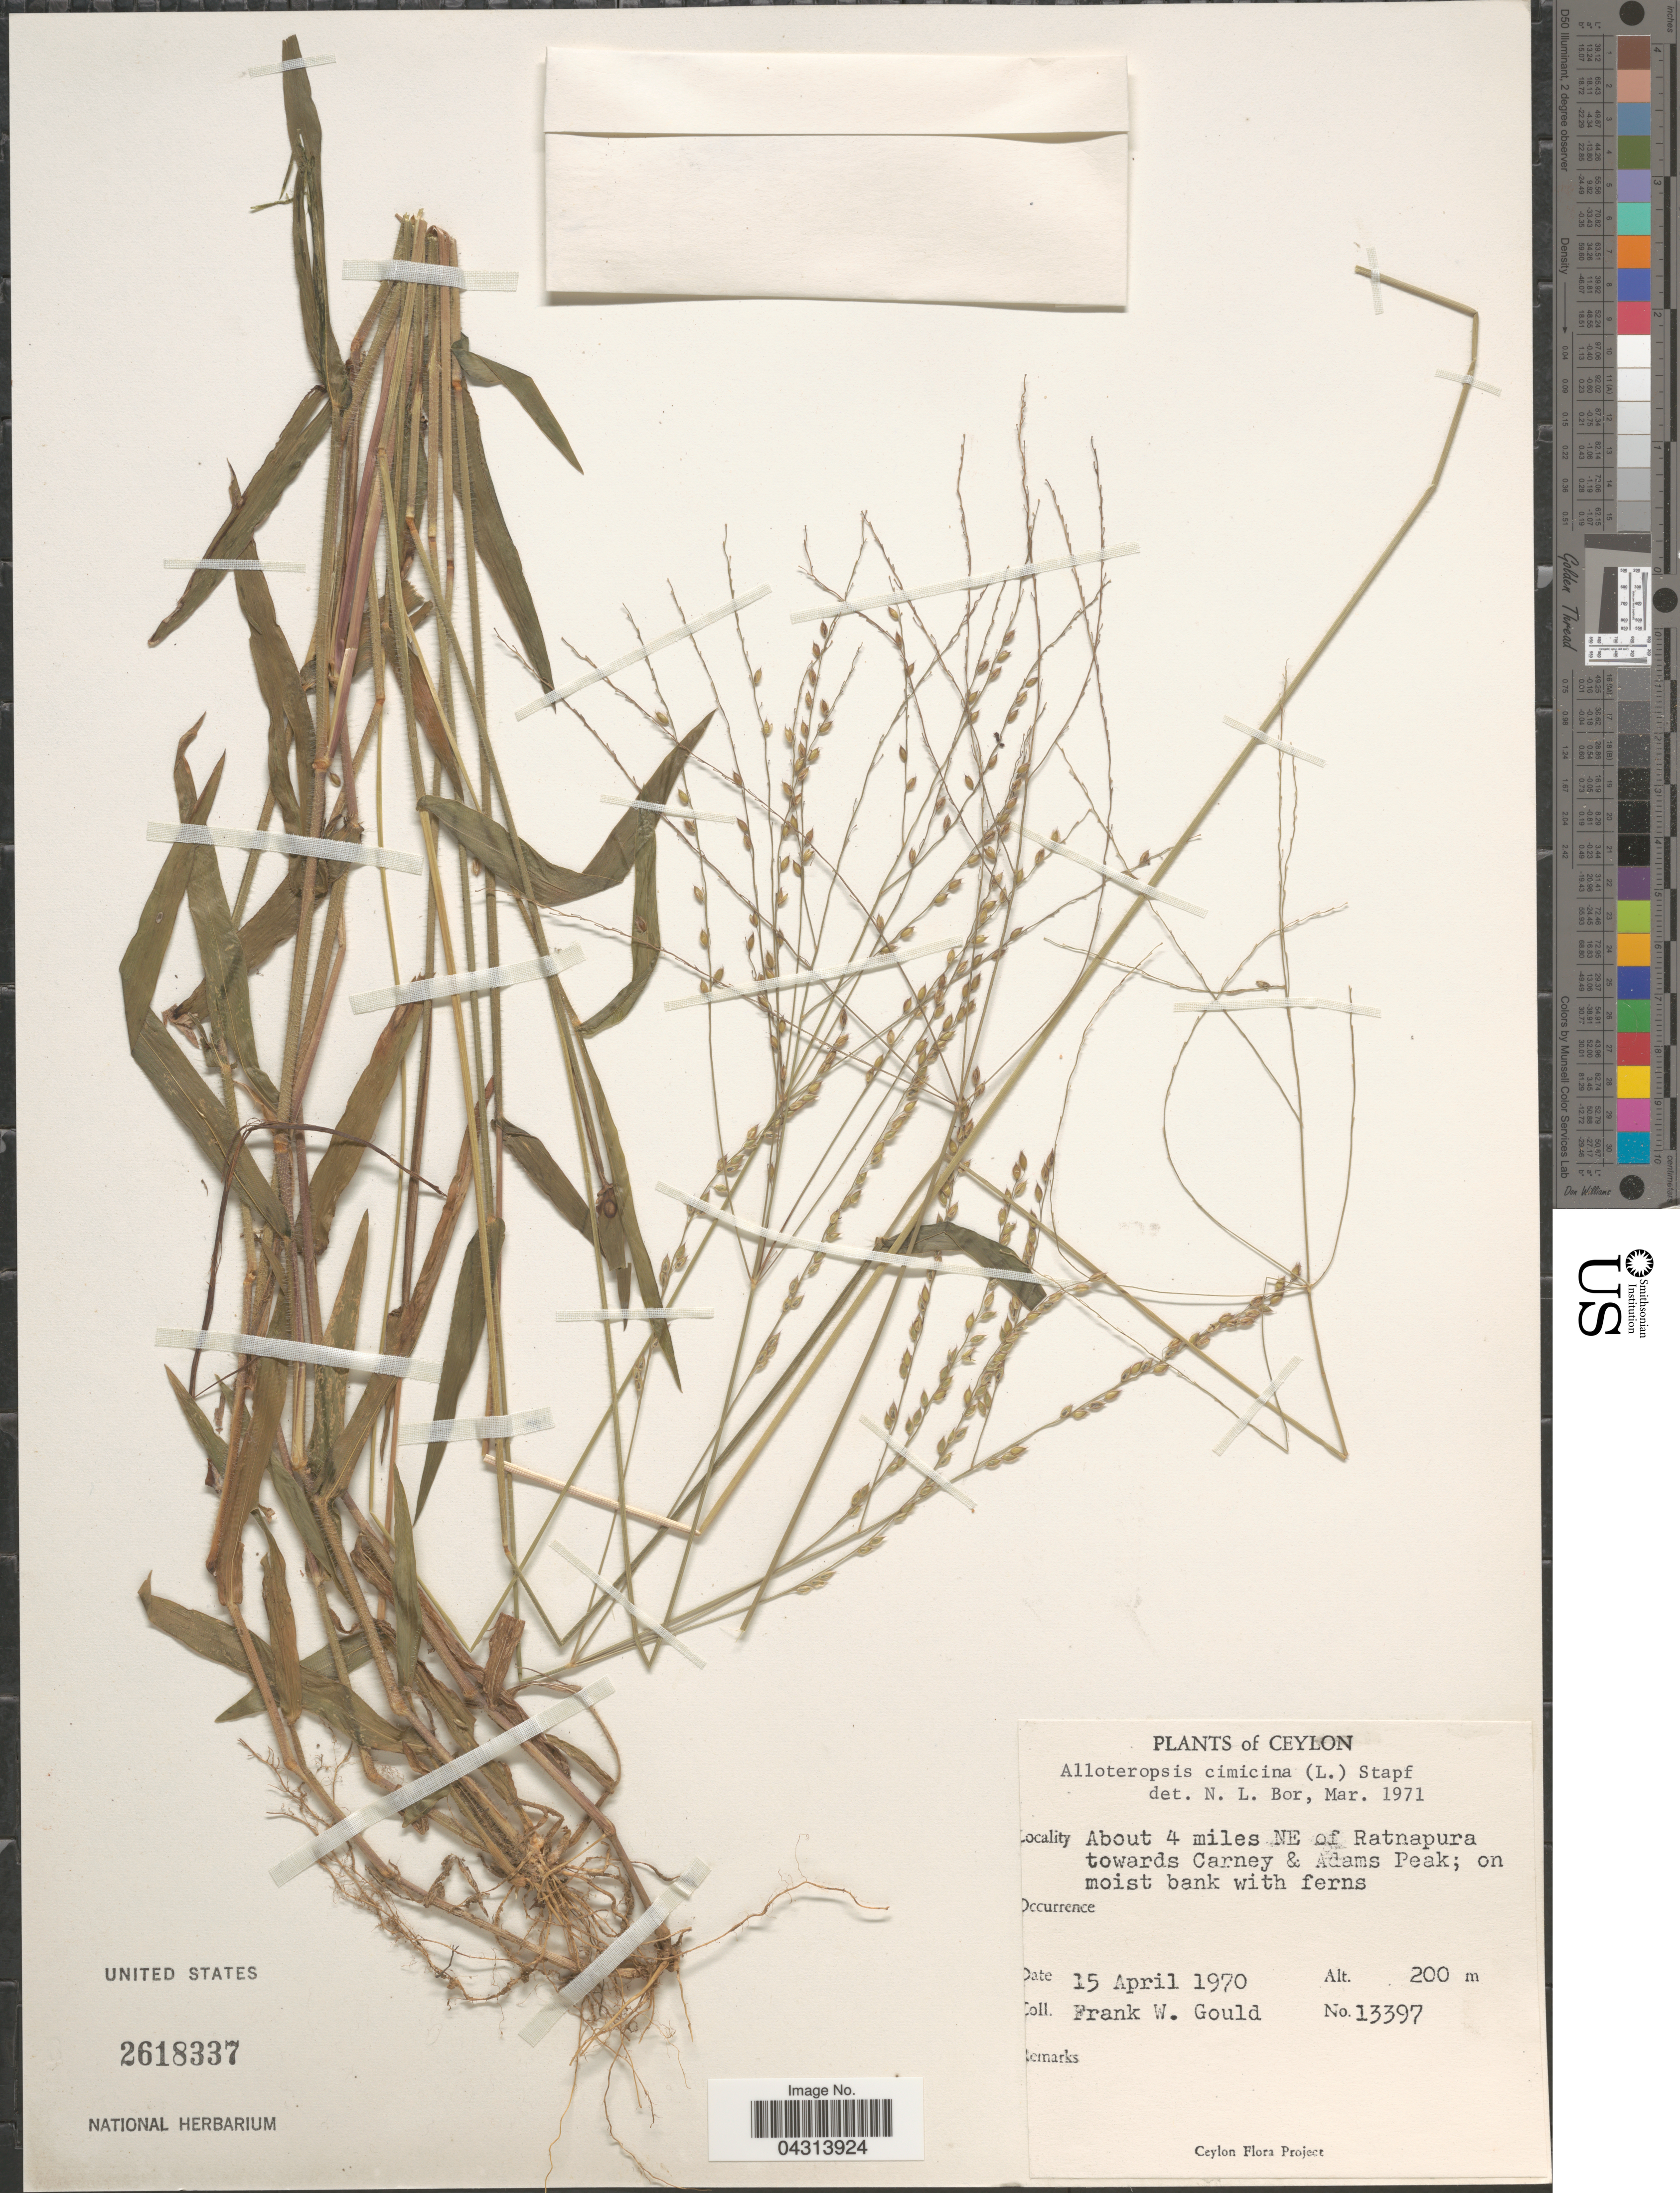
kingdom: Plantae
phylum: Tracheophyta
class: Liliopsida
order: Poales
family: Poaceae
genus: Alloteropsis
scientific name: Alloteropsis cimicina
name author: (L.) Stapf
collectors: F. W. Gould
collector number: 13397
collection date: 1970-04-15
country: Sri Lanka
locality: Ceylon. About 4 miles NE of Ratnapura towards Carney & Adams Peak; on moist bank with ferns.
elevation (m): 200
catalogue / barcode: US 2618337